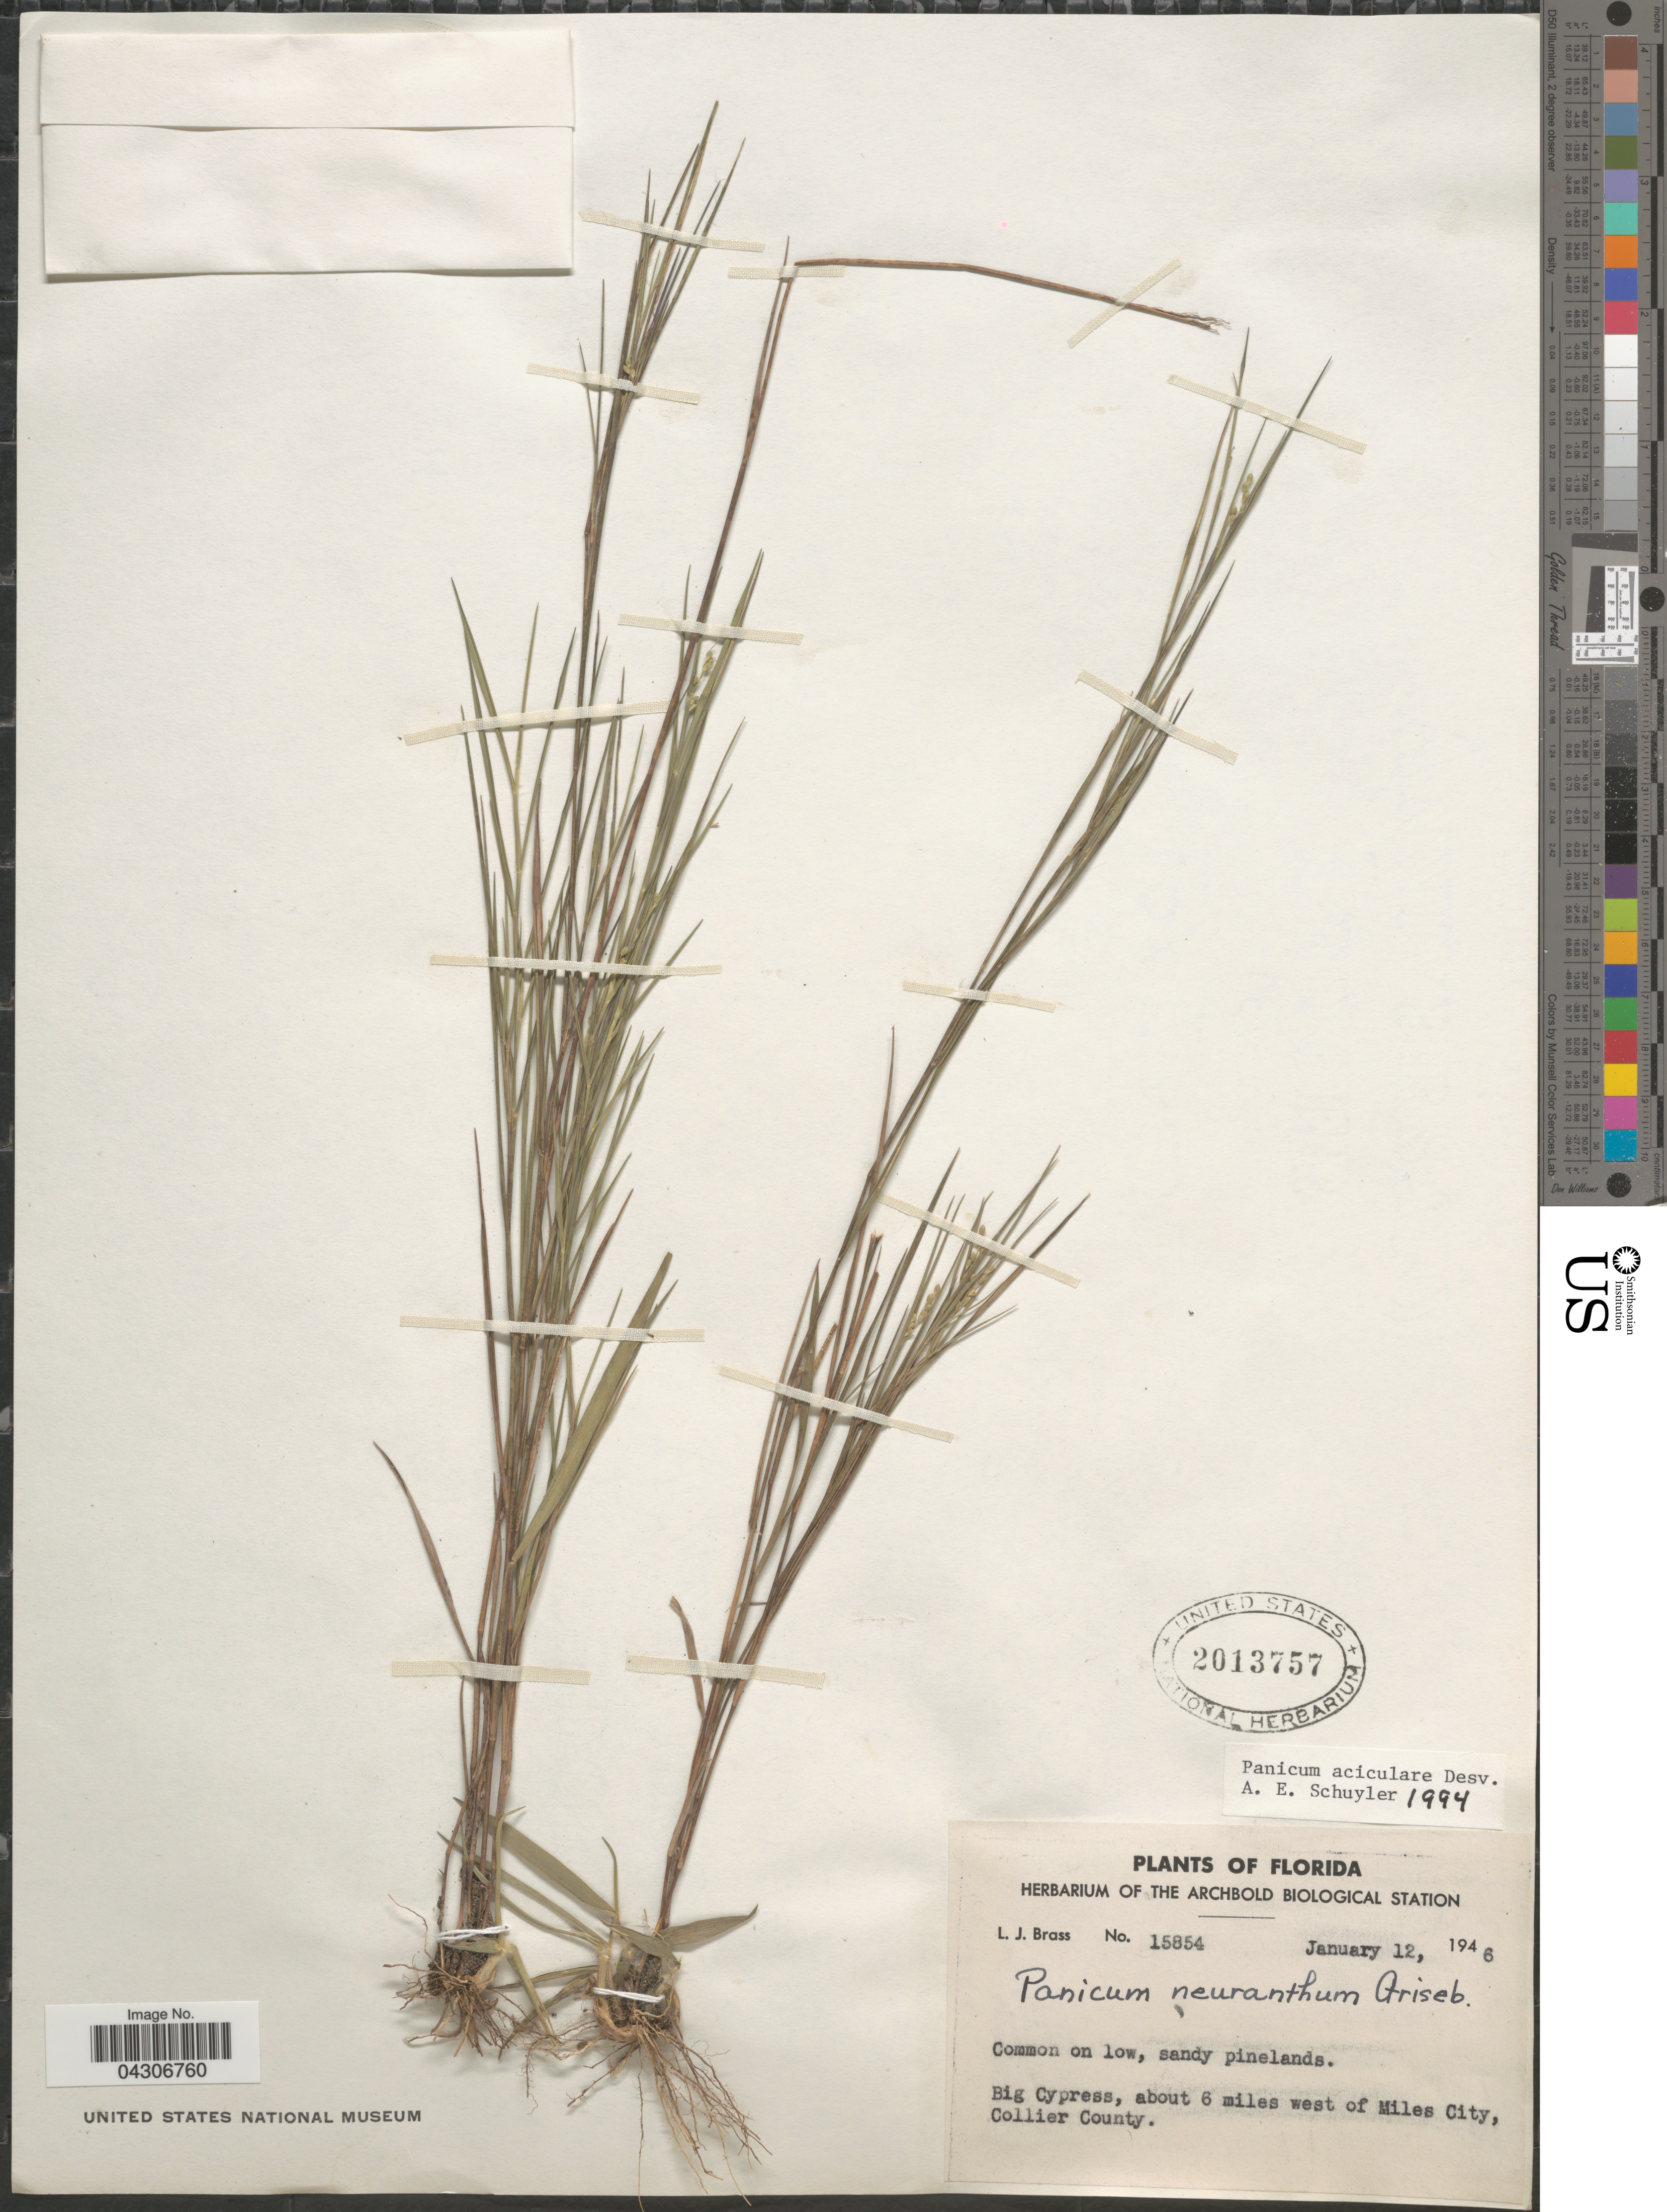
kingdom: Plantae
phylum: Tracheophyta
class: Liliopsida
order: Poales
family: Poaceae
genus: Dichanthelium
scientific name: Dichanthelium aciculare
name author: (Desv. ex Poir.) Gould & C.A. Clark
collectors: L. J. Brass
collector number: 15854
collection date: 1946-01-12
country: United States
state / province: Florida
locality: Big Cypress, about 6 miles west of Miles City, Collier County.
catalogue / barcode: US 2013757